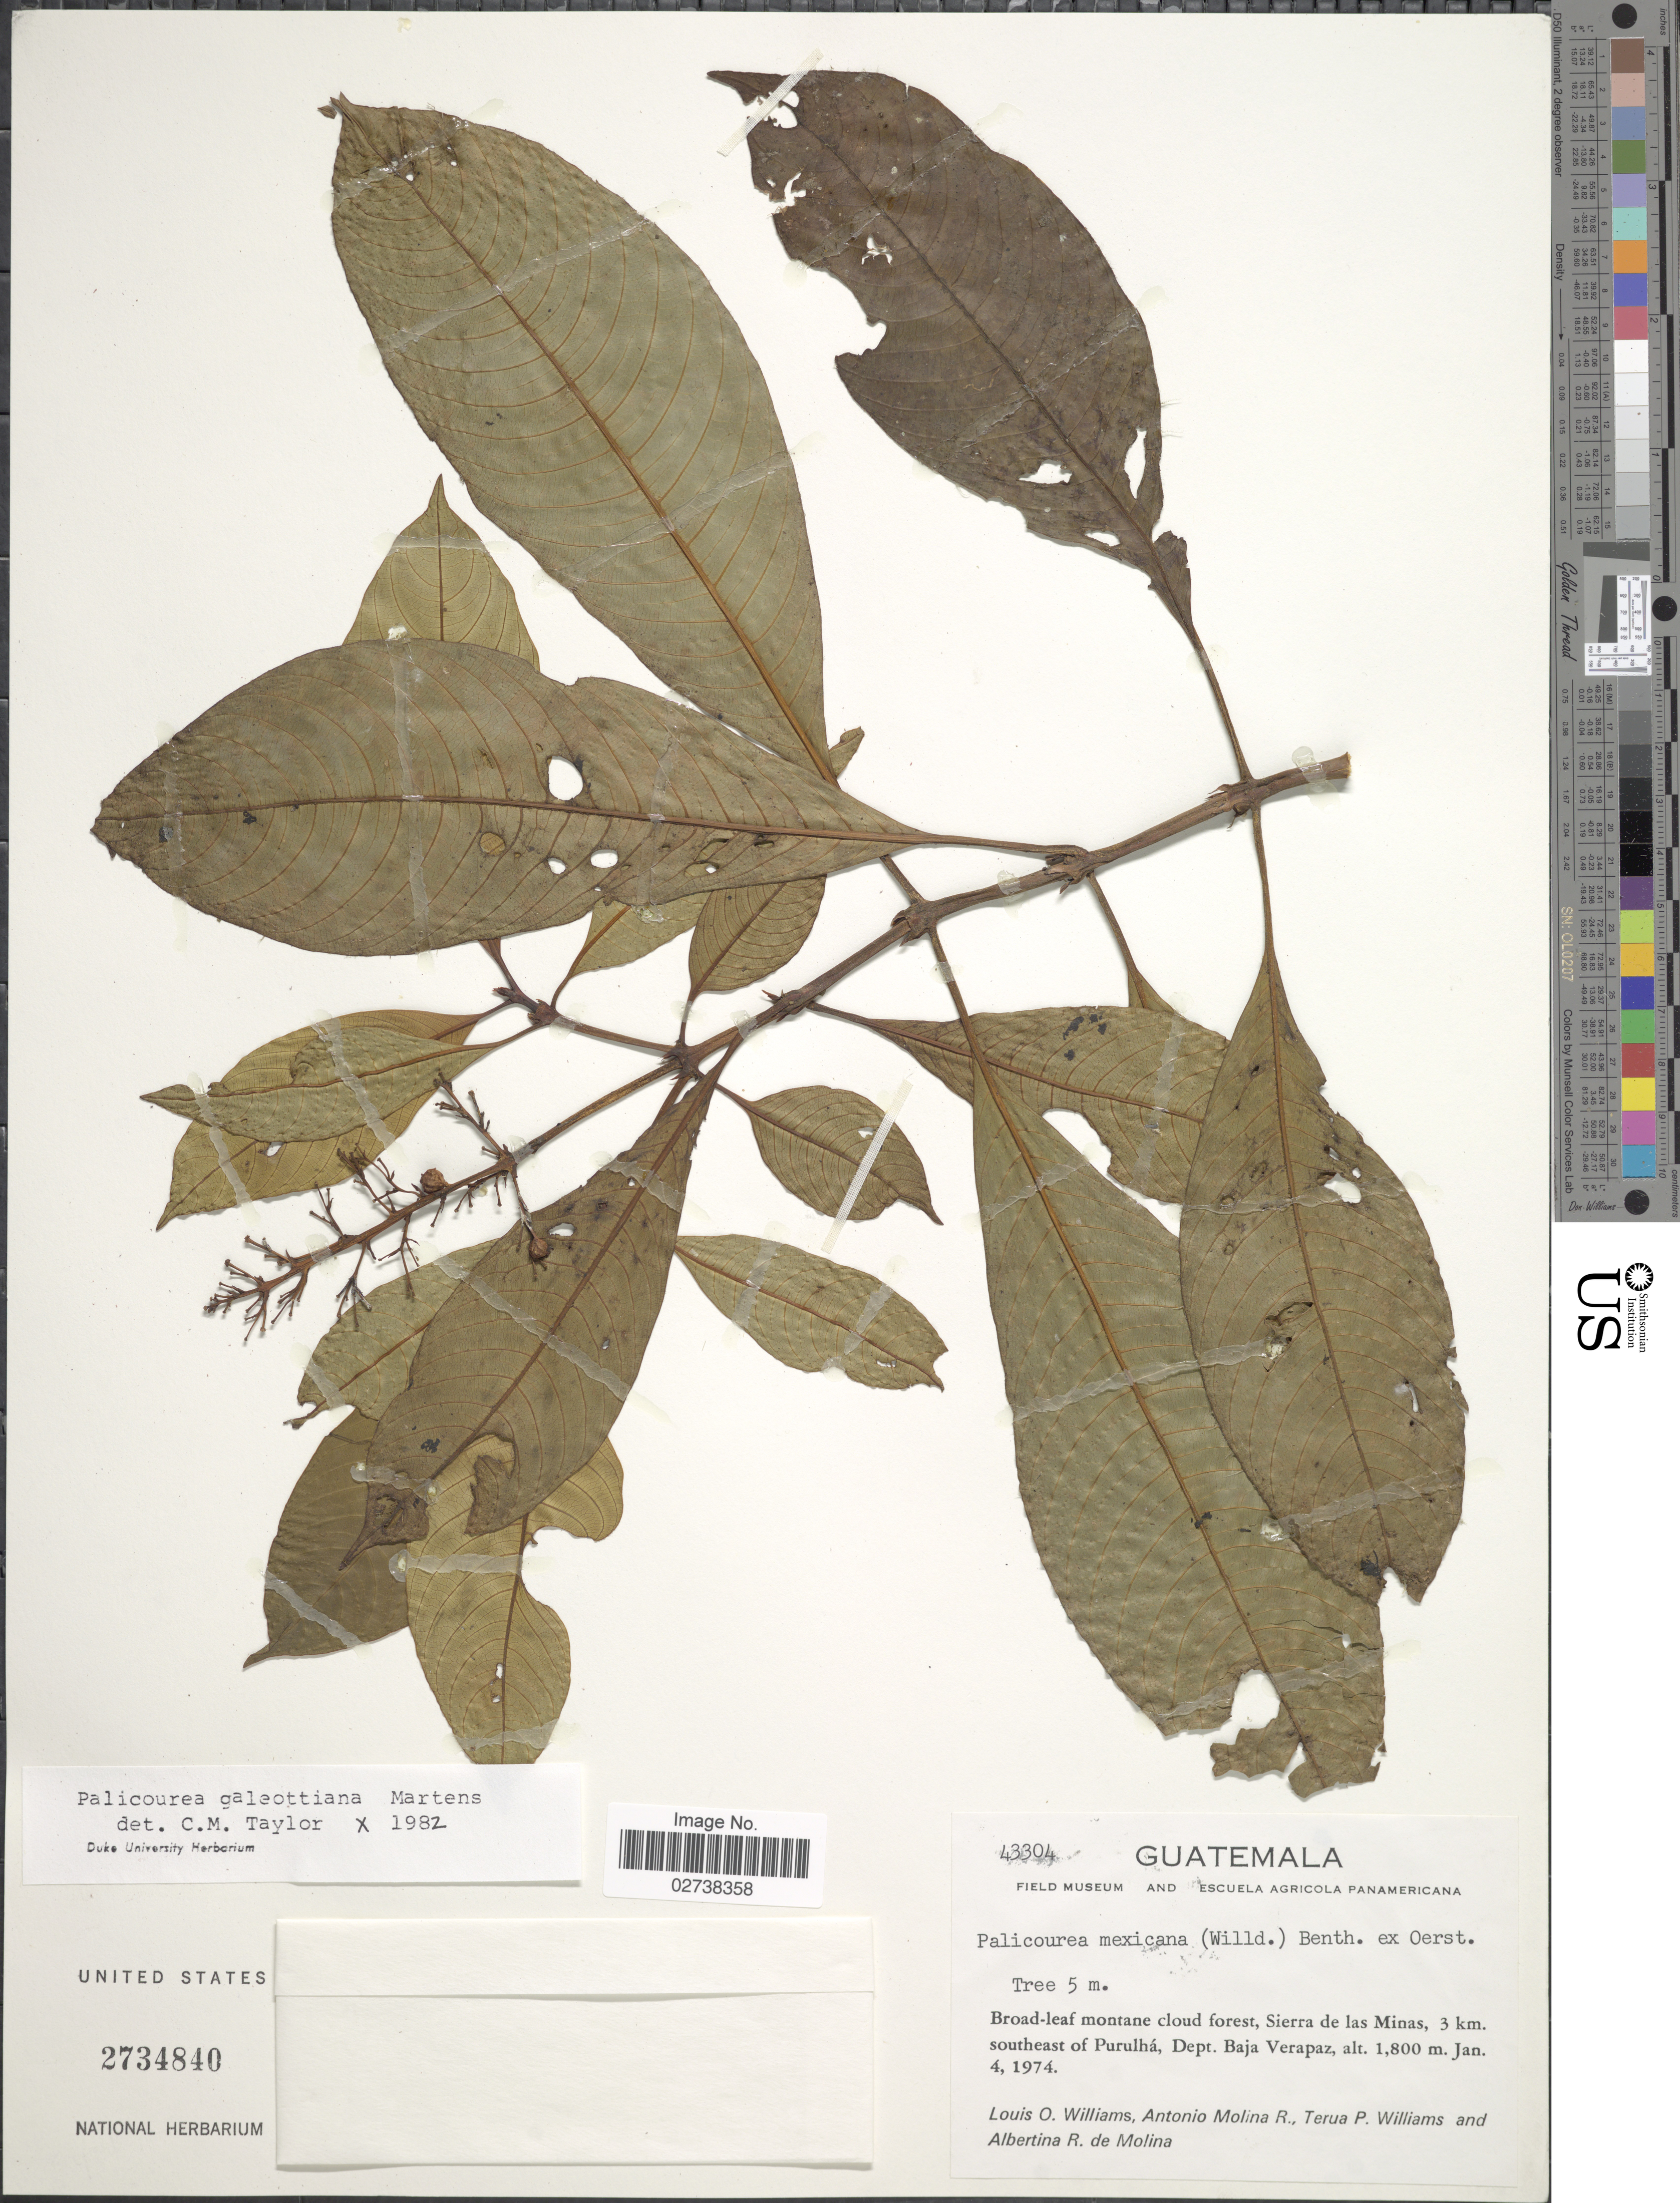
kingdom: Plantae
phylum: Tracheophyta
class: Magnoliopsida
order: Gentianales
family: Rubiaceae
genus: Palicourea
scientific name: Palicourea galeottiana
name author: M. Martens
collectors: L. O. Williams, A. Molina R., T. Williams & A. R. Molina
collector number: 43304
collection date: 1974-01-04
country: Guatemala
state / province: Baja Verapaz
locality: Sierra de las Minas, 3 km. southeast of Purulha, Dept. Baja Verapaz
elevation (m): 1800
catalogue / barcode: US 2734840